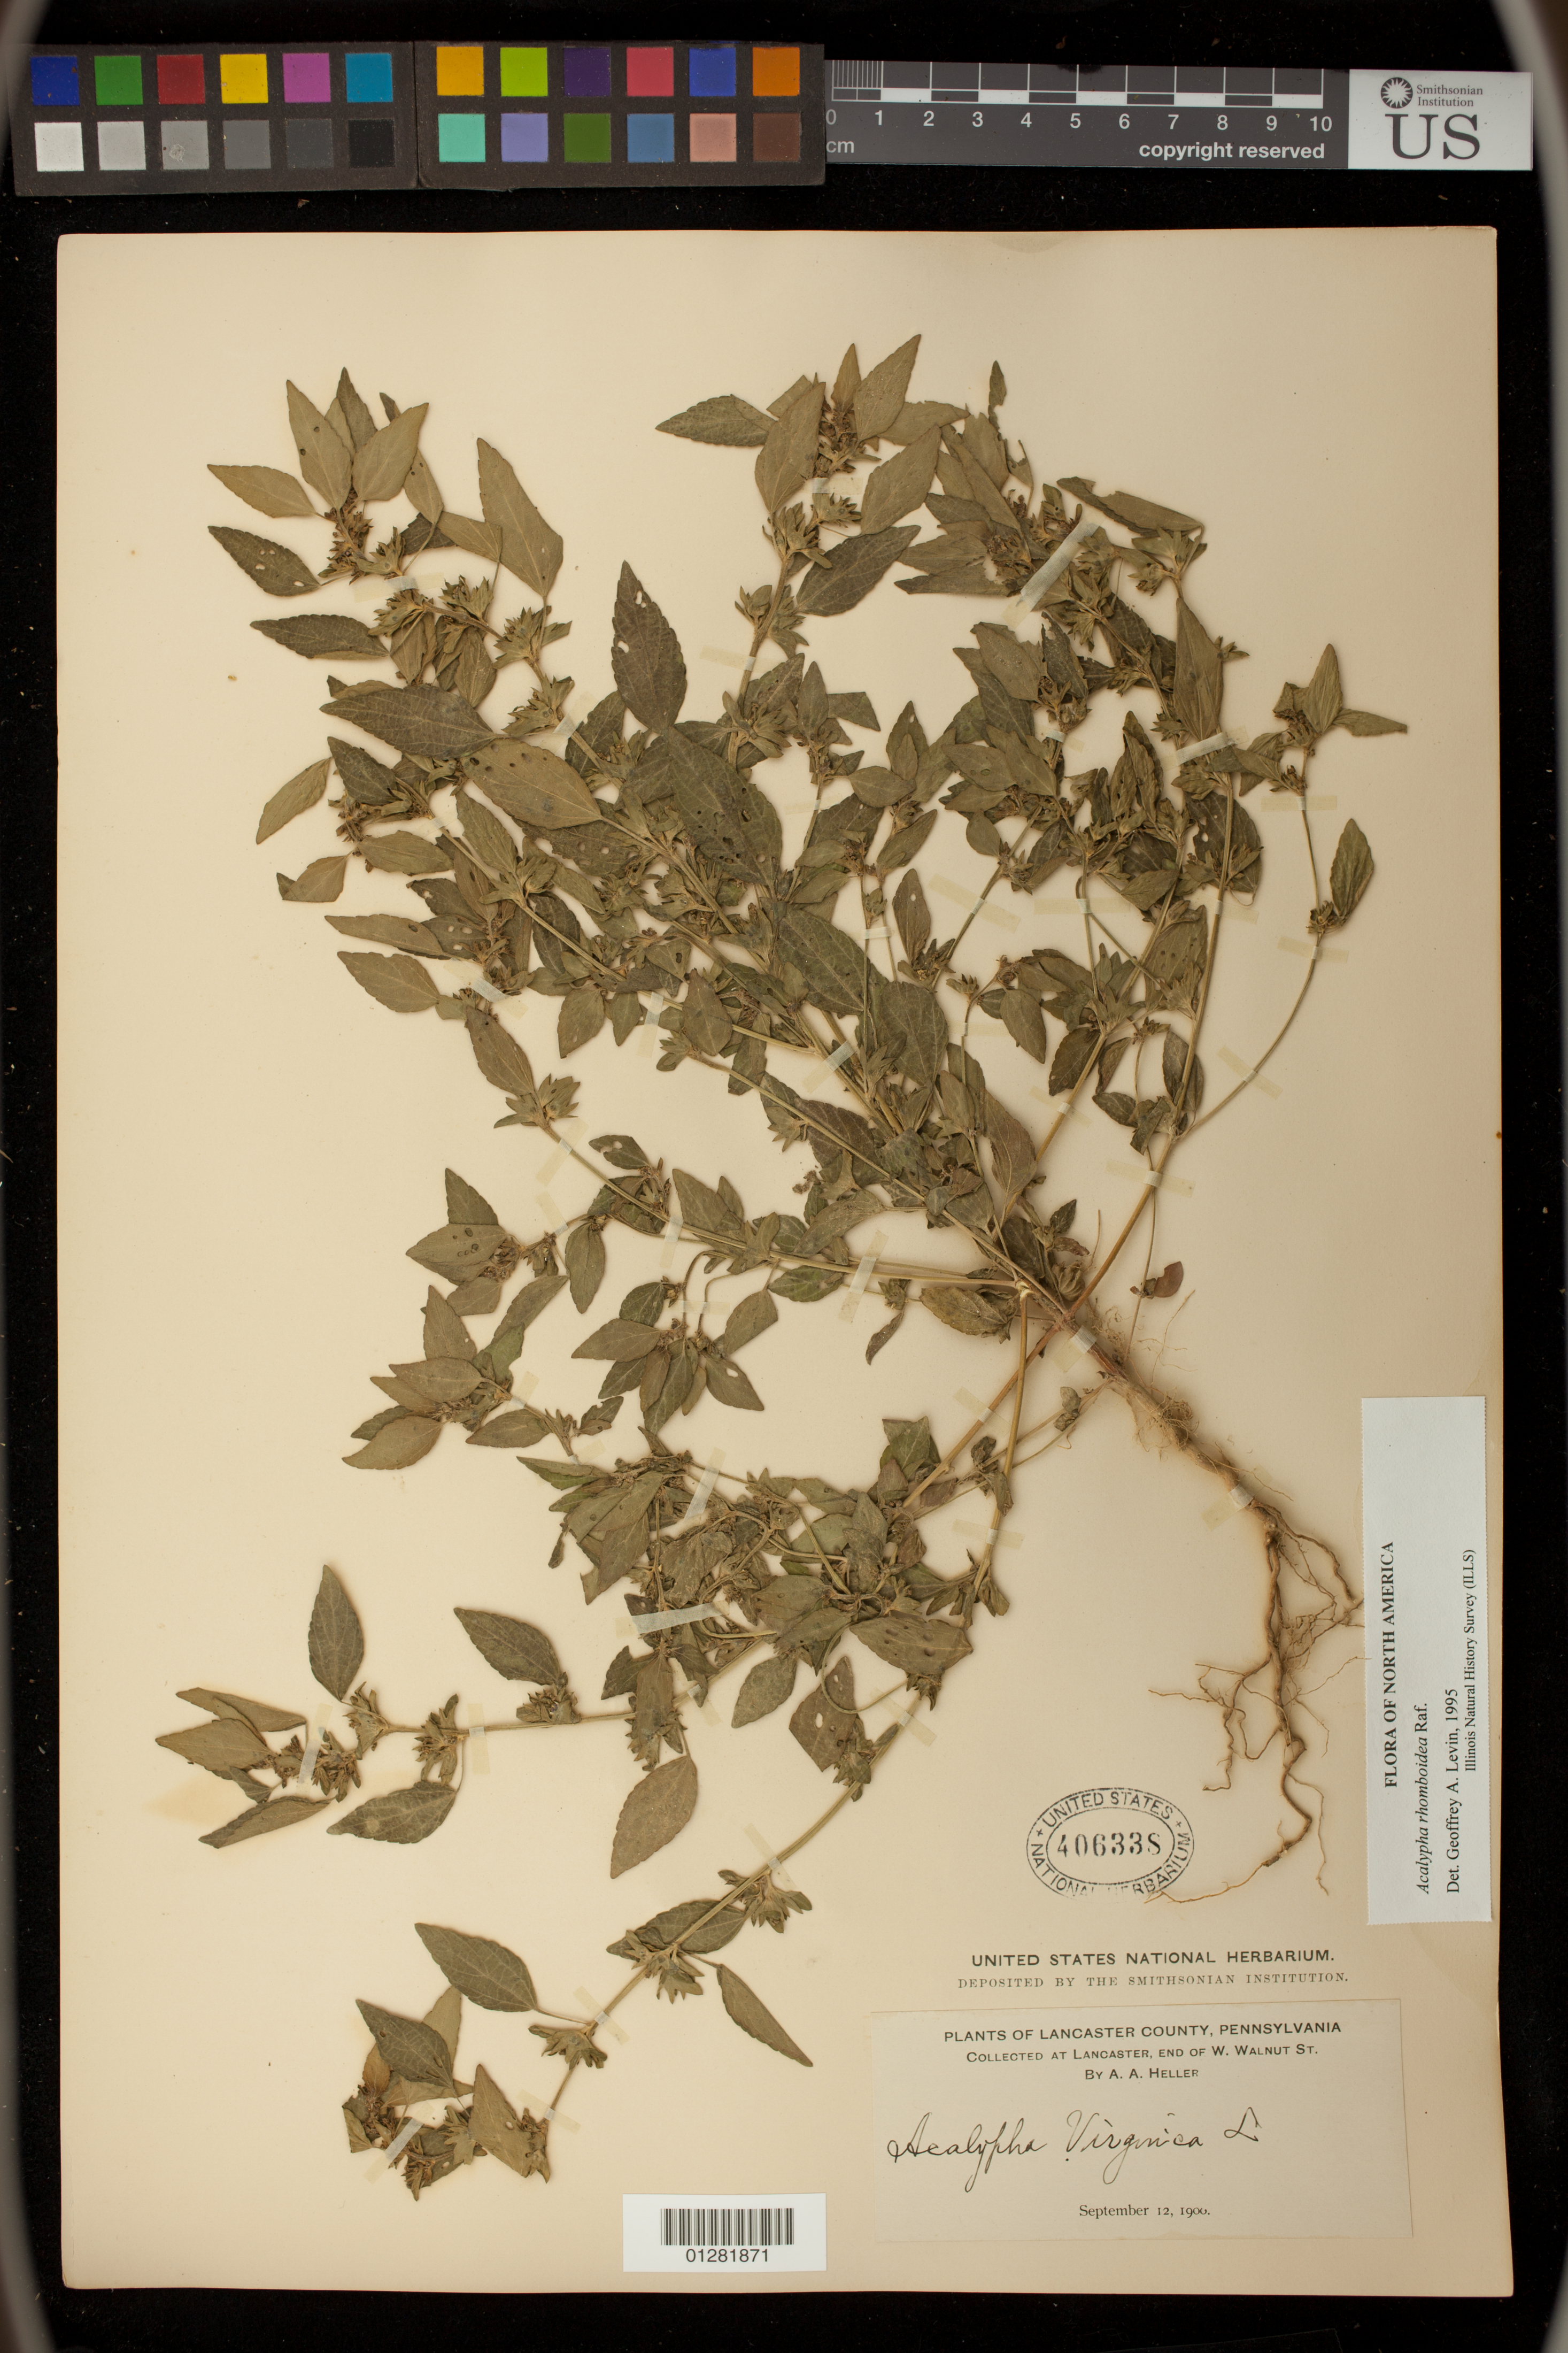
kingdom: Plantae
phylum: Tracheophyta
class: Magnoliopsida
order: Malpighiales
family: Euphorbiaceae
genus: Acalypha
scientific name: Acalypha rhomboidea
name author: Raf.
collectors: A. A. Heller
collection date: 1900-09-01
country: United States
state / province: Pennsylvania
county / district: Lancaster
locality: Lancaster, End of W. Walnut St.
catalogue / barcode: US 406338